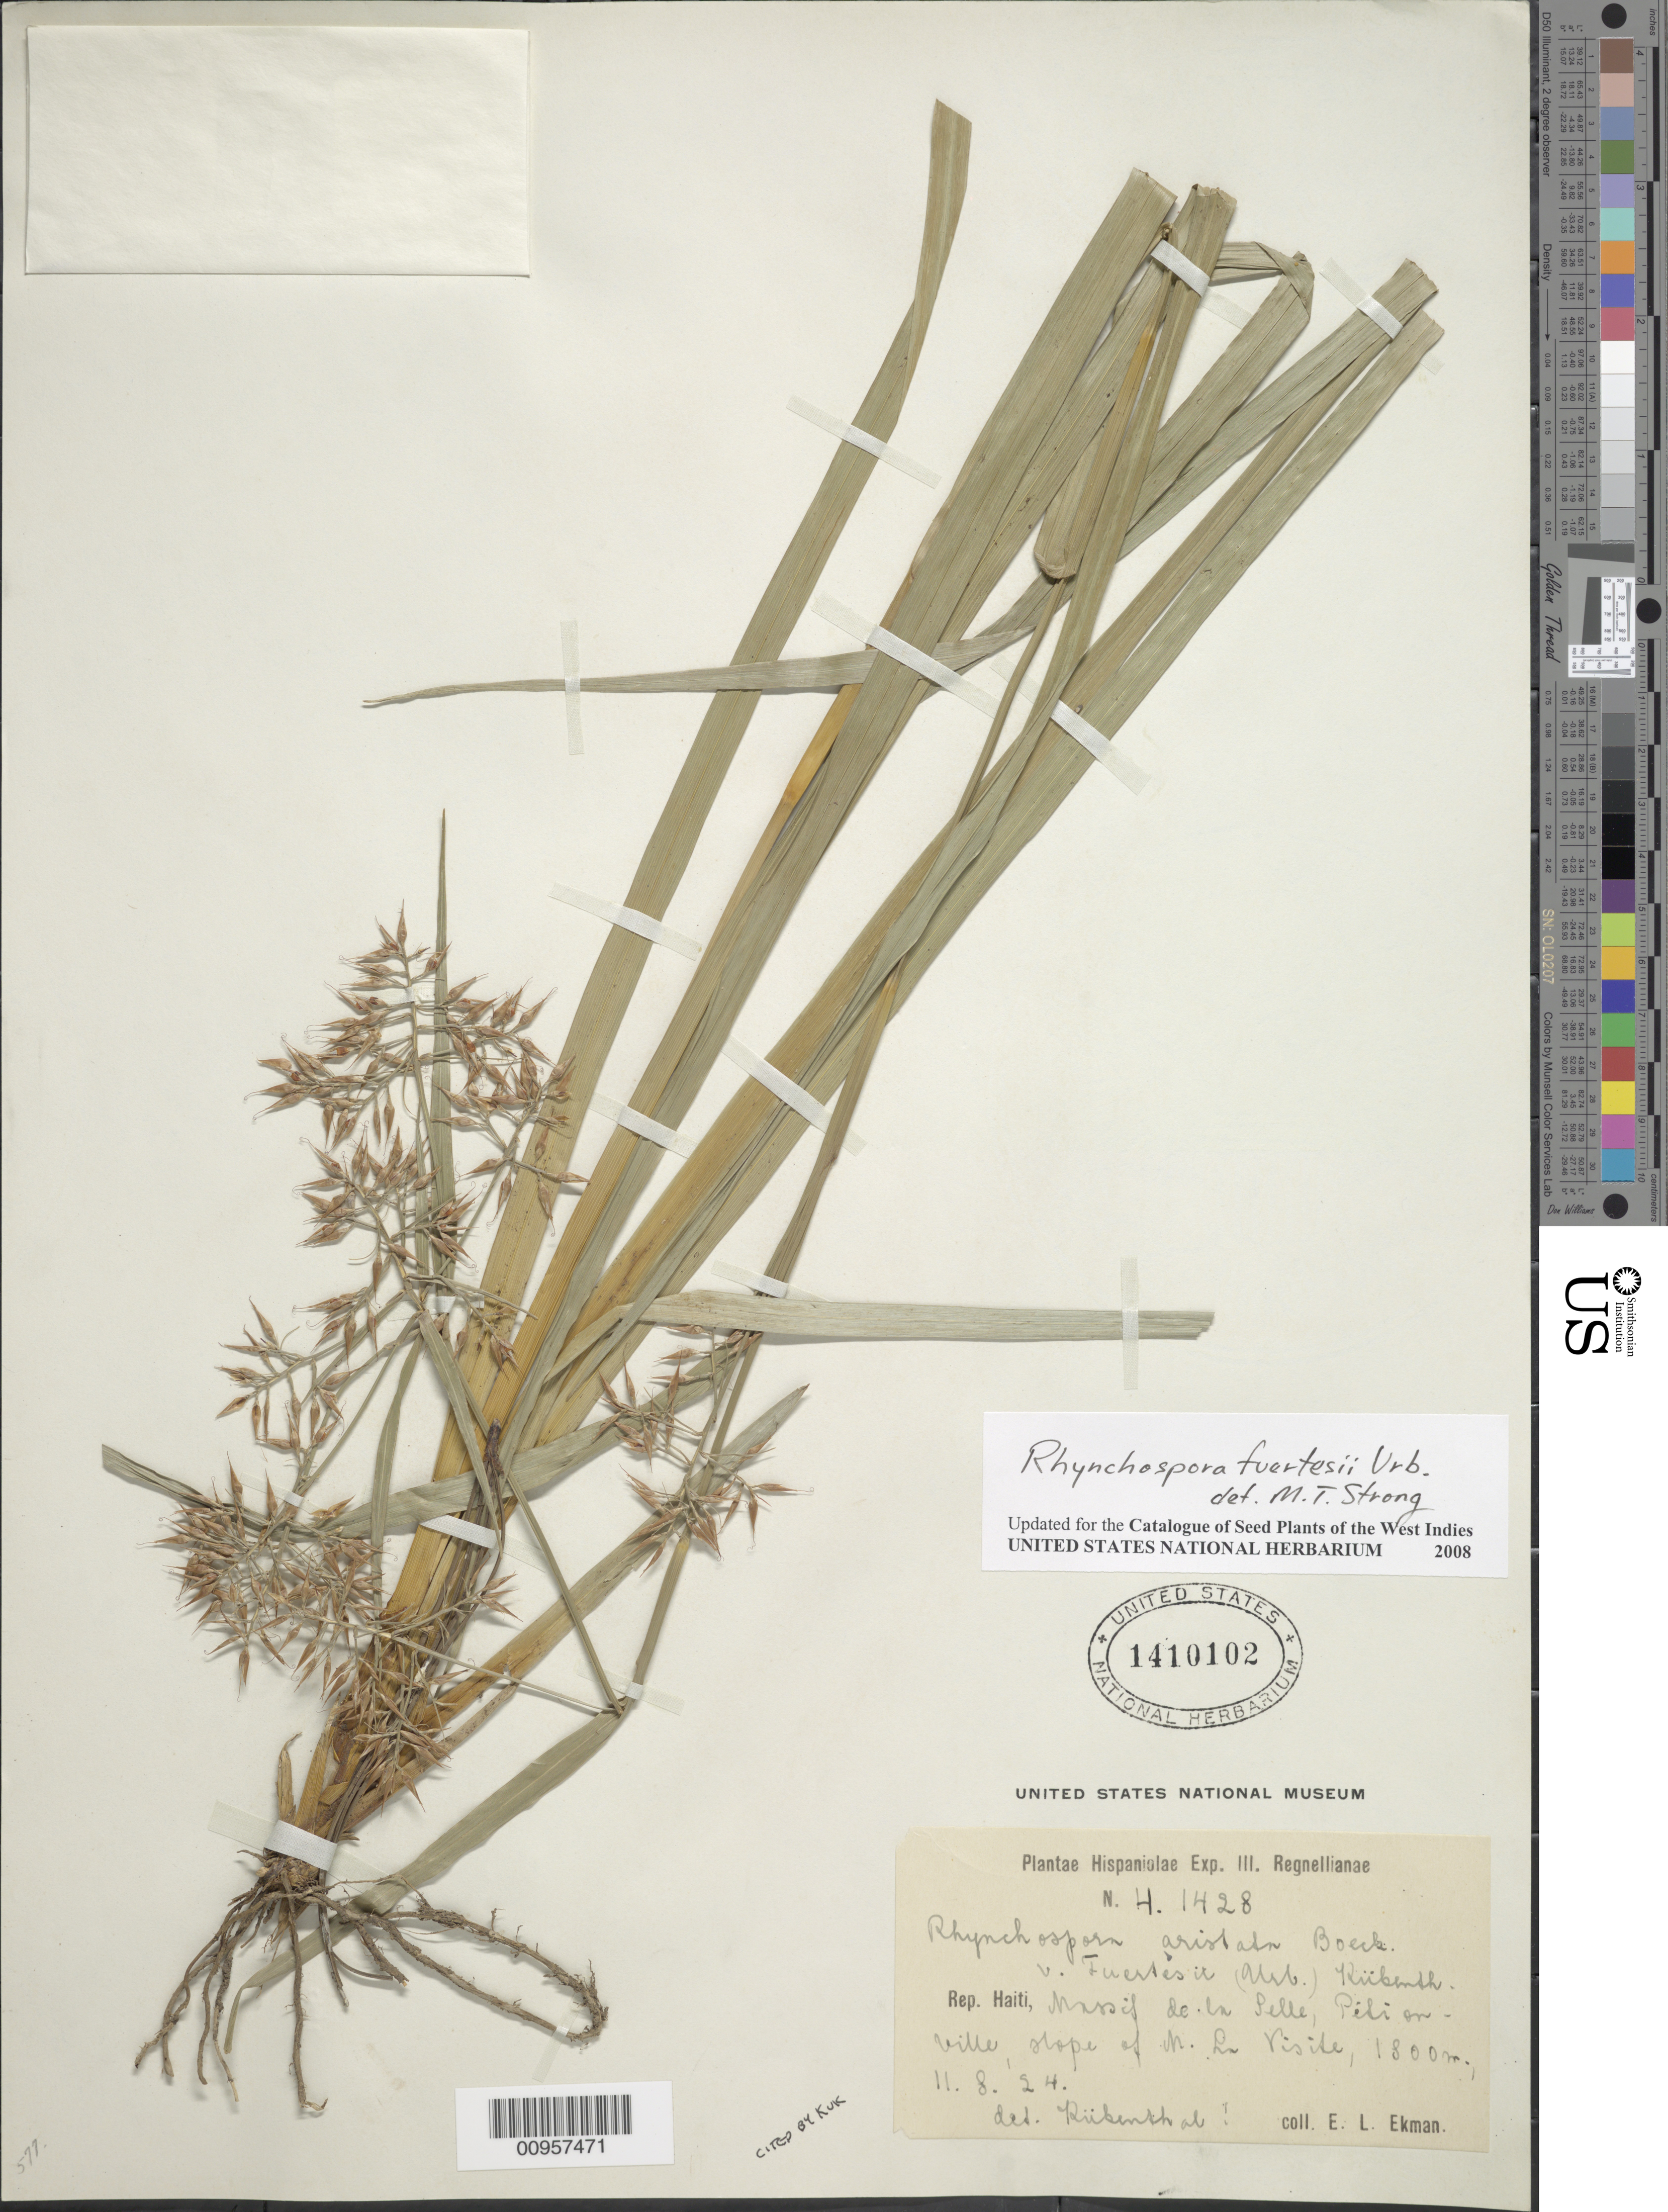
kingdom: Plantae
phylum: Tracheophyta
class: Liliopsida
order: Poales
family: Cyperaceae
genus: Rhynchospora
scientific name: Rhynchospora fuertesii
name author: Urb.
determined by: Strong, M. T., (US), Smithsonian Institution - National Museum of Natural History (UNITED STATES)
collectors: E. L. Ekman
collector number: H 1428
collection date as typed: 11 Aug 1924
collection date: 1924-08-11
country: Haiti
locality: Massif de la Selle, Pétionville, slope of M. la Visite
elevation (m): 1800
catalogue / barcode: US 1410102